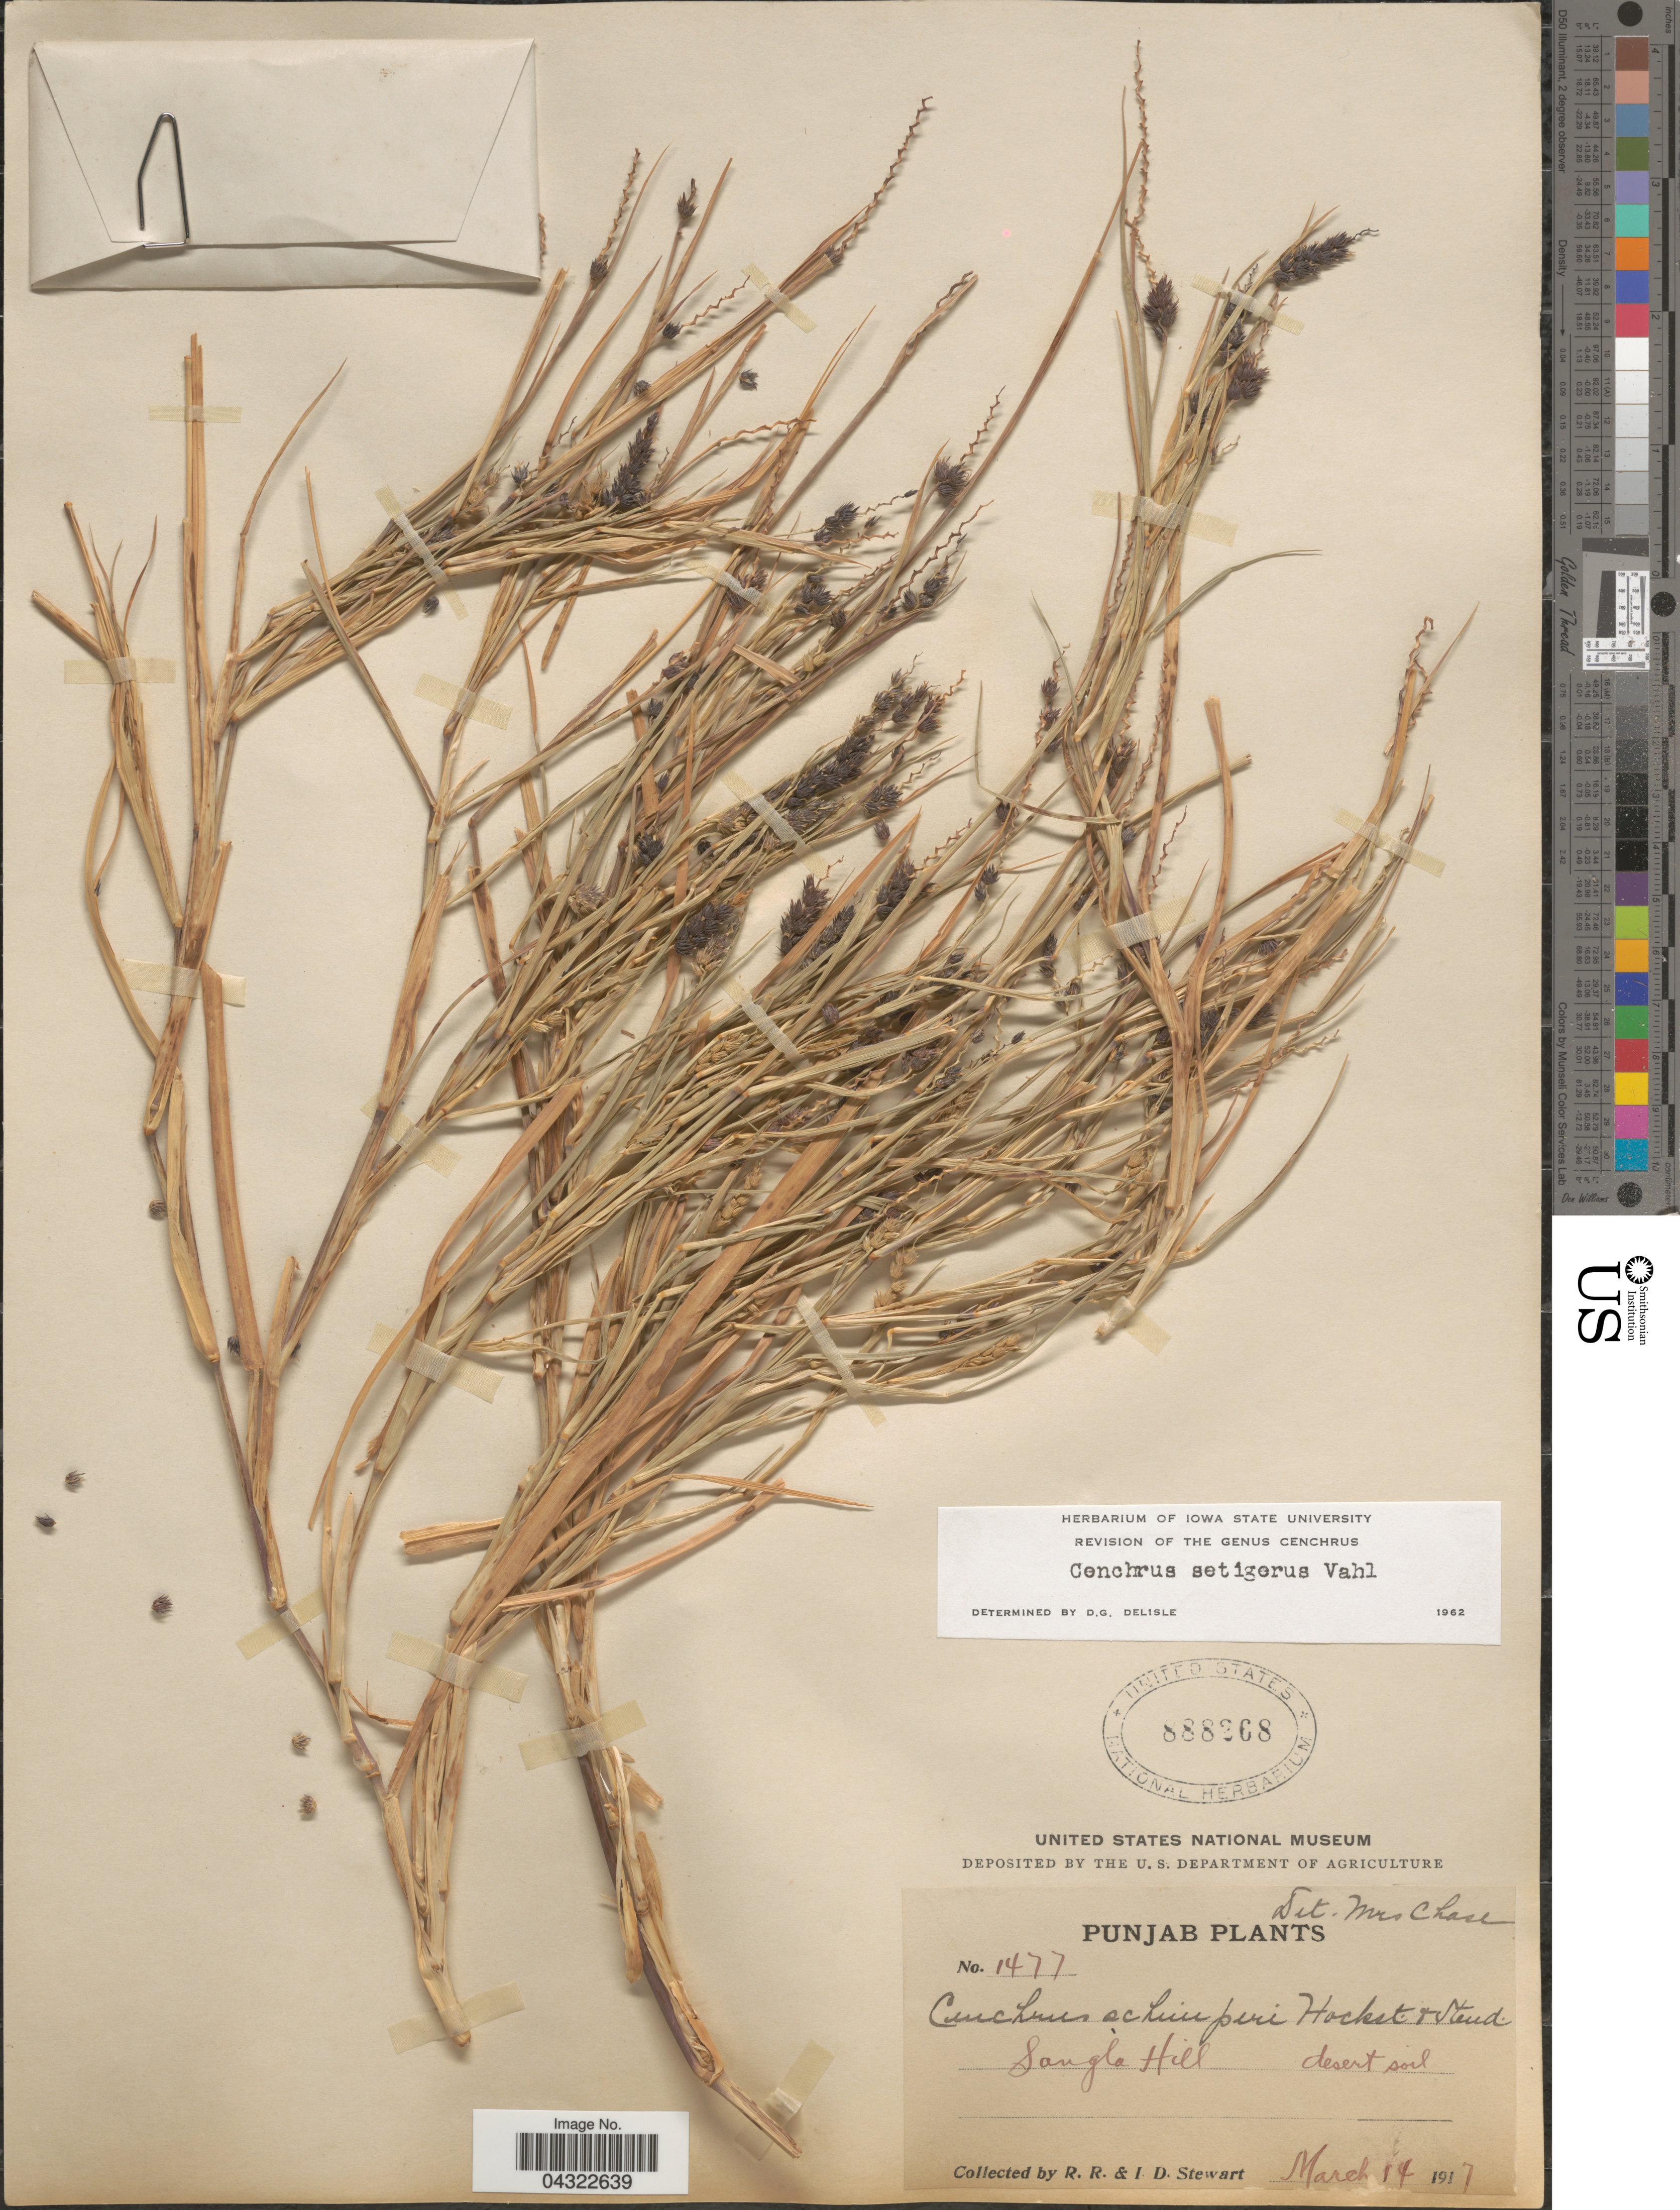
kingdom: Plantae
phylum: Tracheophyta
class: Liliopsida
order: Poales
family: Poaceae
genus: Cenchrus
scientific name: Cenchrus setiger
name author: Vahl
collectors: R. Stewart & I. Stewart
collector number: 1477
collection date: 1917-03-14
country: Pakistan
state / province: Punjab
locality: Sangla Hill.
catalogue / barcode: US 888268